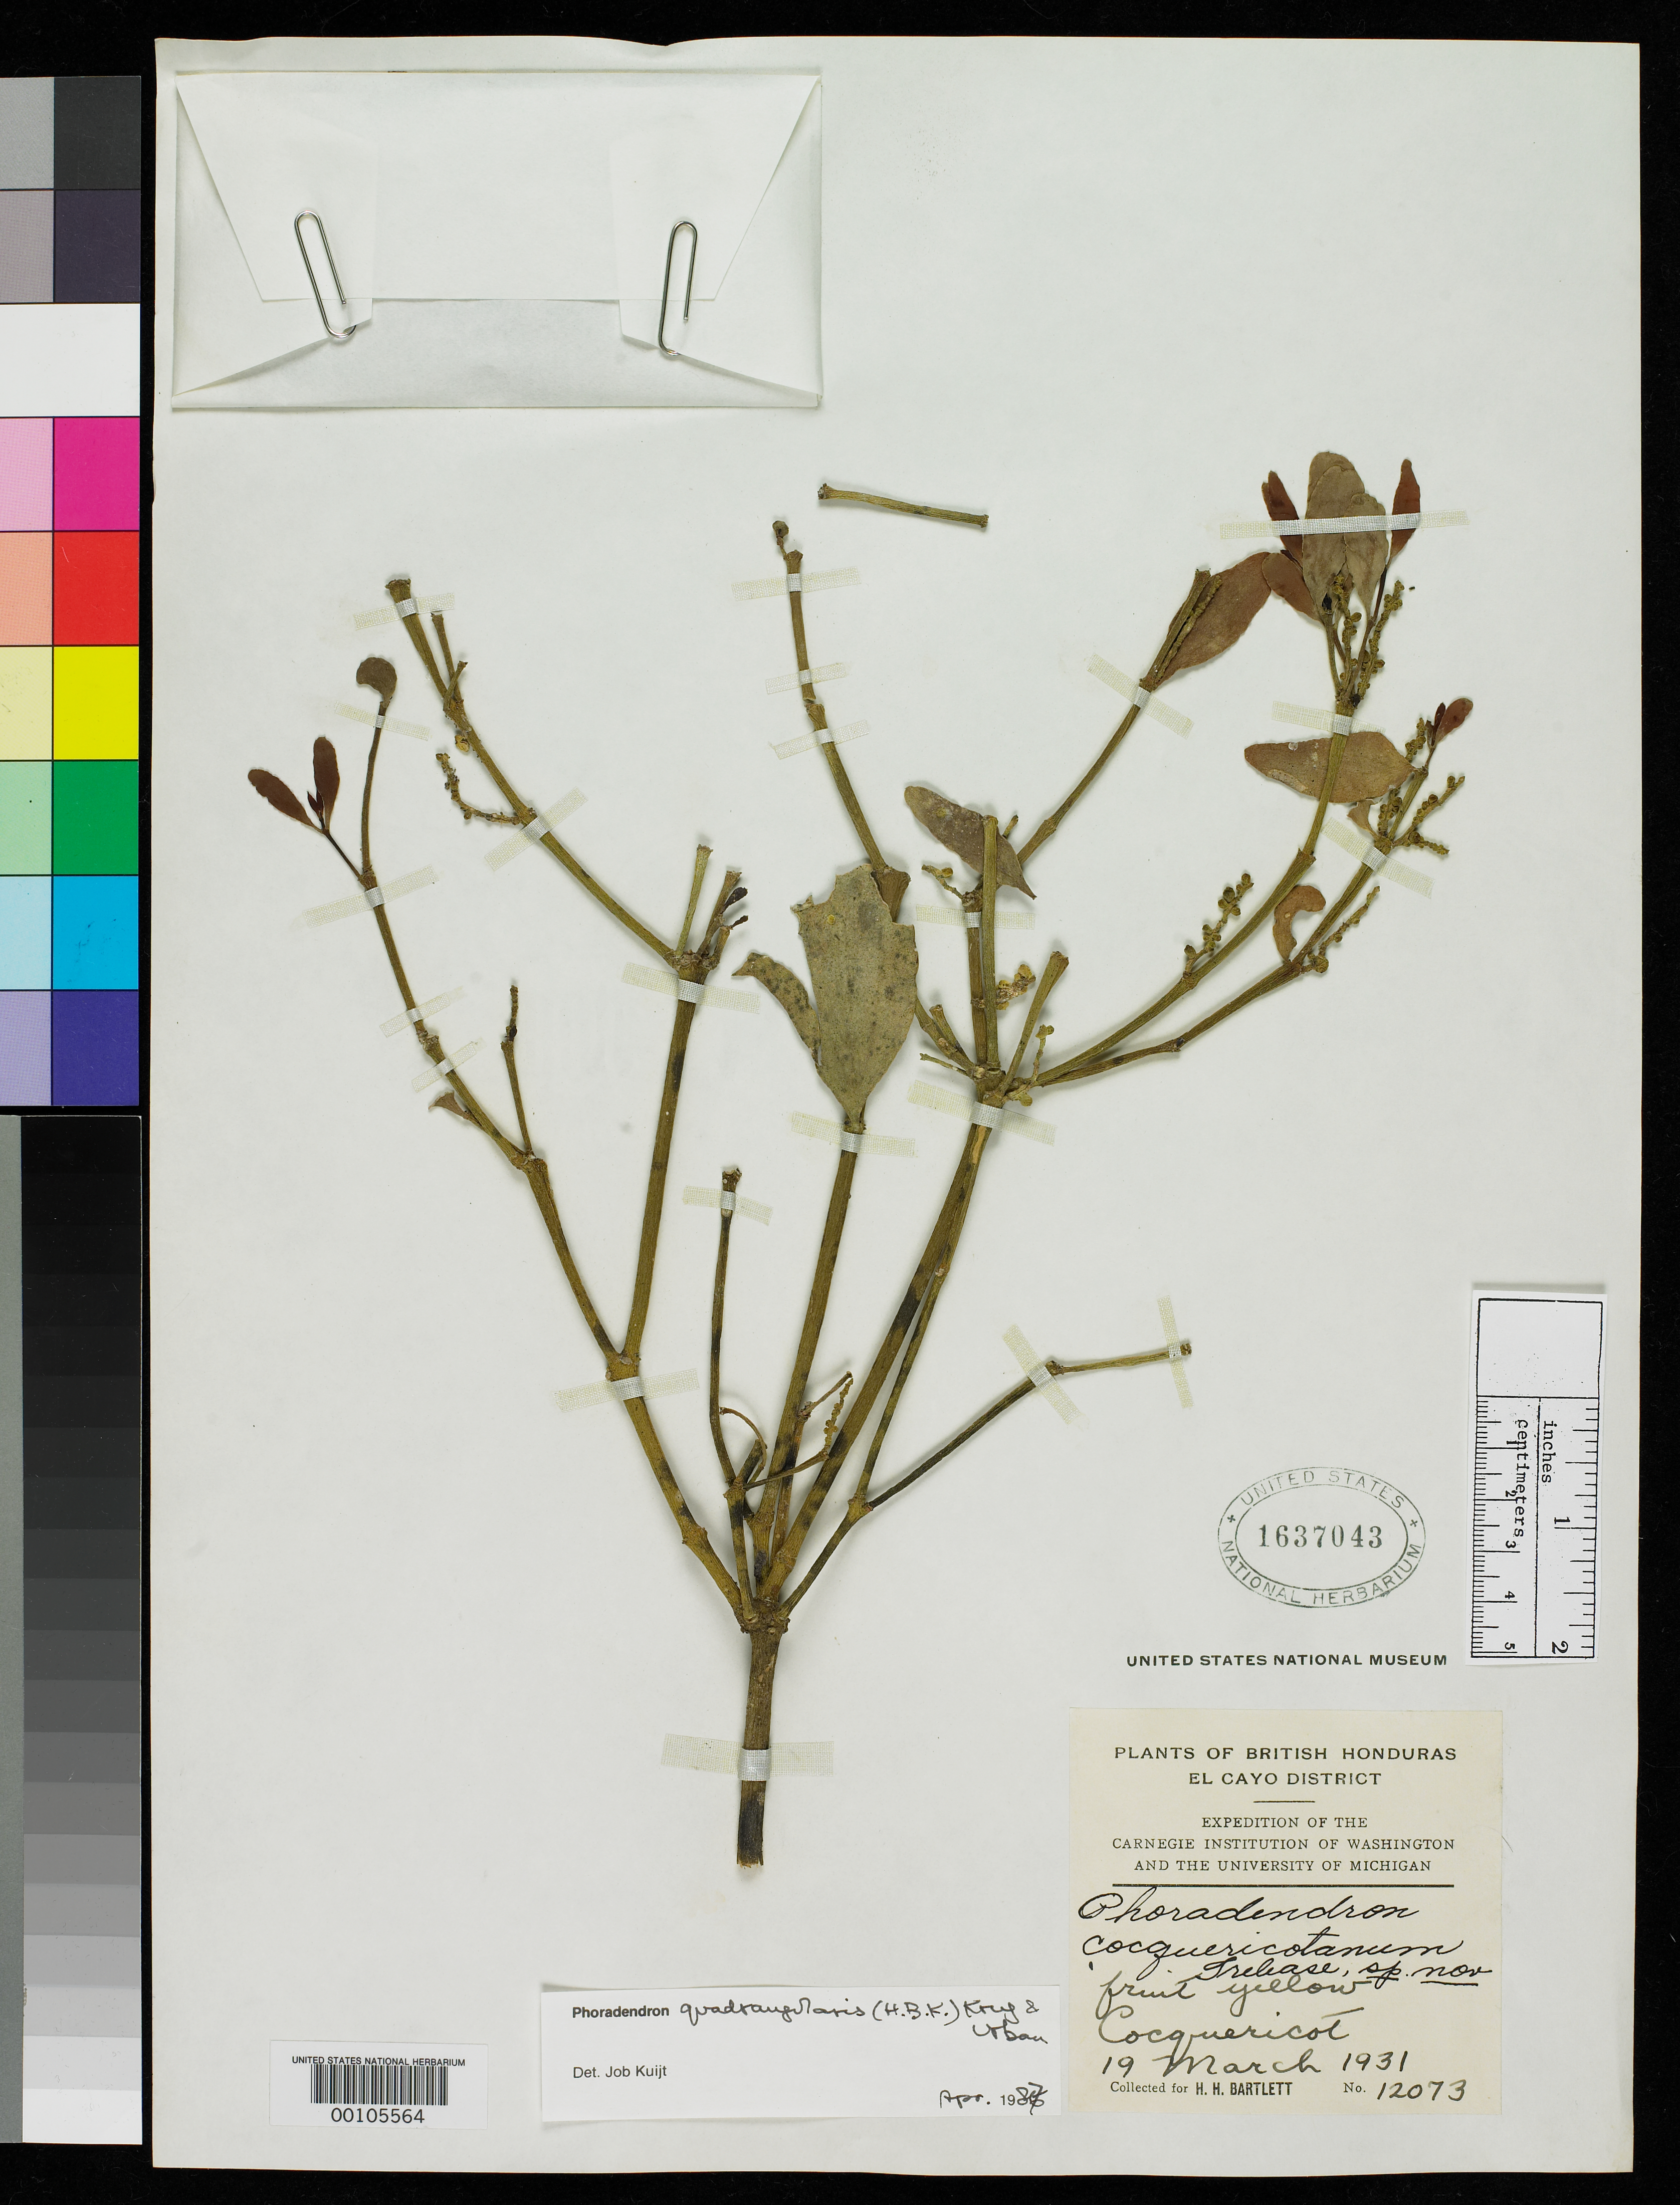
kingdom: Plantae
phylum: Tracheophyta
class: Magnoliopsida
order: Santalales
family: Viscaceae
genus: Phoradendron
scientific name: Phoradendron cocquericotanum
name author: Trel.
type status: Type Collection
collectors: H. H. Bartlett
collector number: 12073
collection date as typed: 19 Mar 1931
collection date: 1931-03-19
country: Belize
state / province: Cayo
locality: Cocquericot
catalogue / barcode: US 1637043